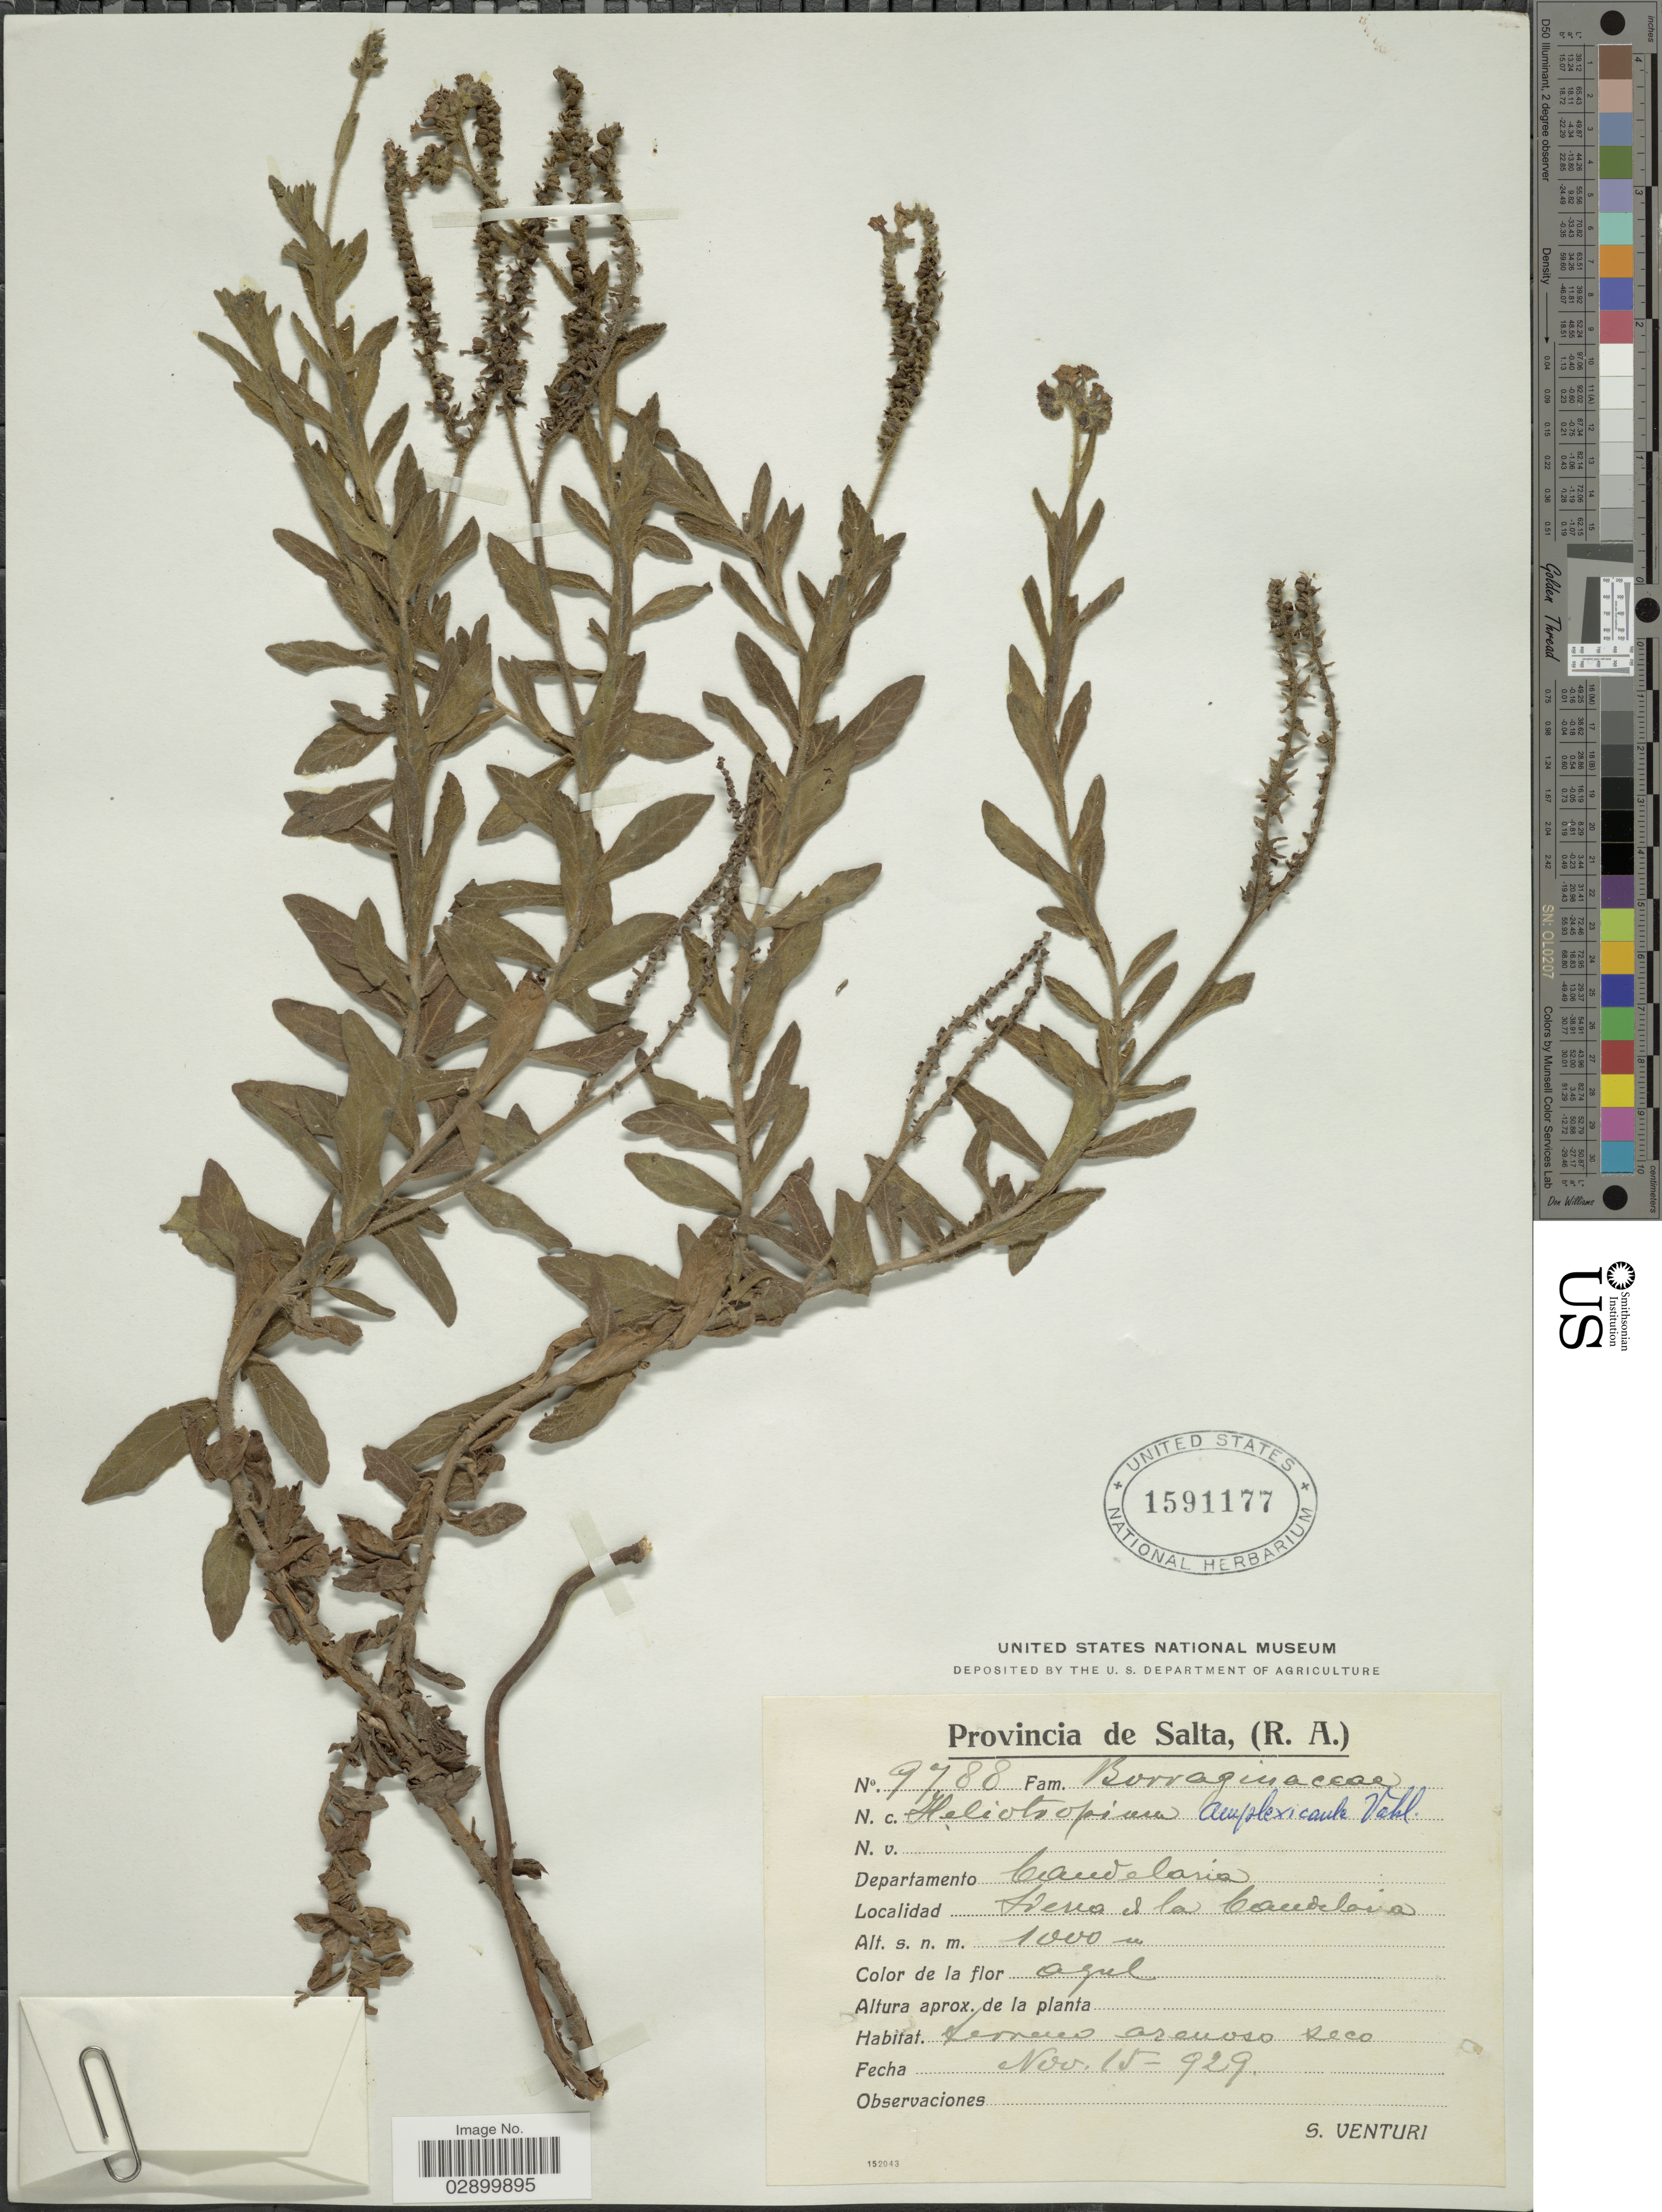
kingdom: Plantae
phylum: Tracheophyta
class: Magnoliopsida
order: Boraginales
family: Heliotropiaceae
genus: Heliotropium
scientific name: Heliotropium amplexicaule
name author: Vahl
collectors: S. Venturi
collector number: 9788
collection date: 1929-11-15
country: Argentina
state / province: Salta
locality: Departamento Candelaria. Sierra de la Candelaria.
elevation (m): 1000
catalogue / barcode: US 1591177